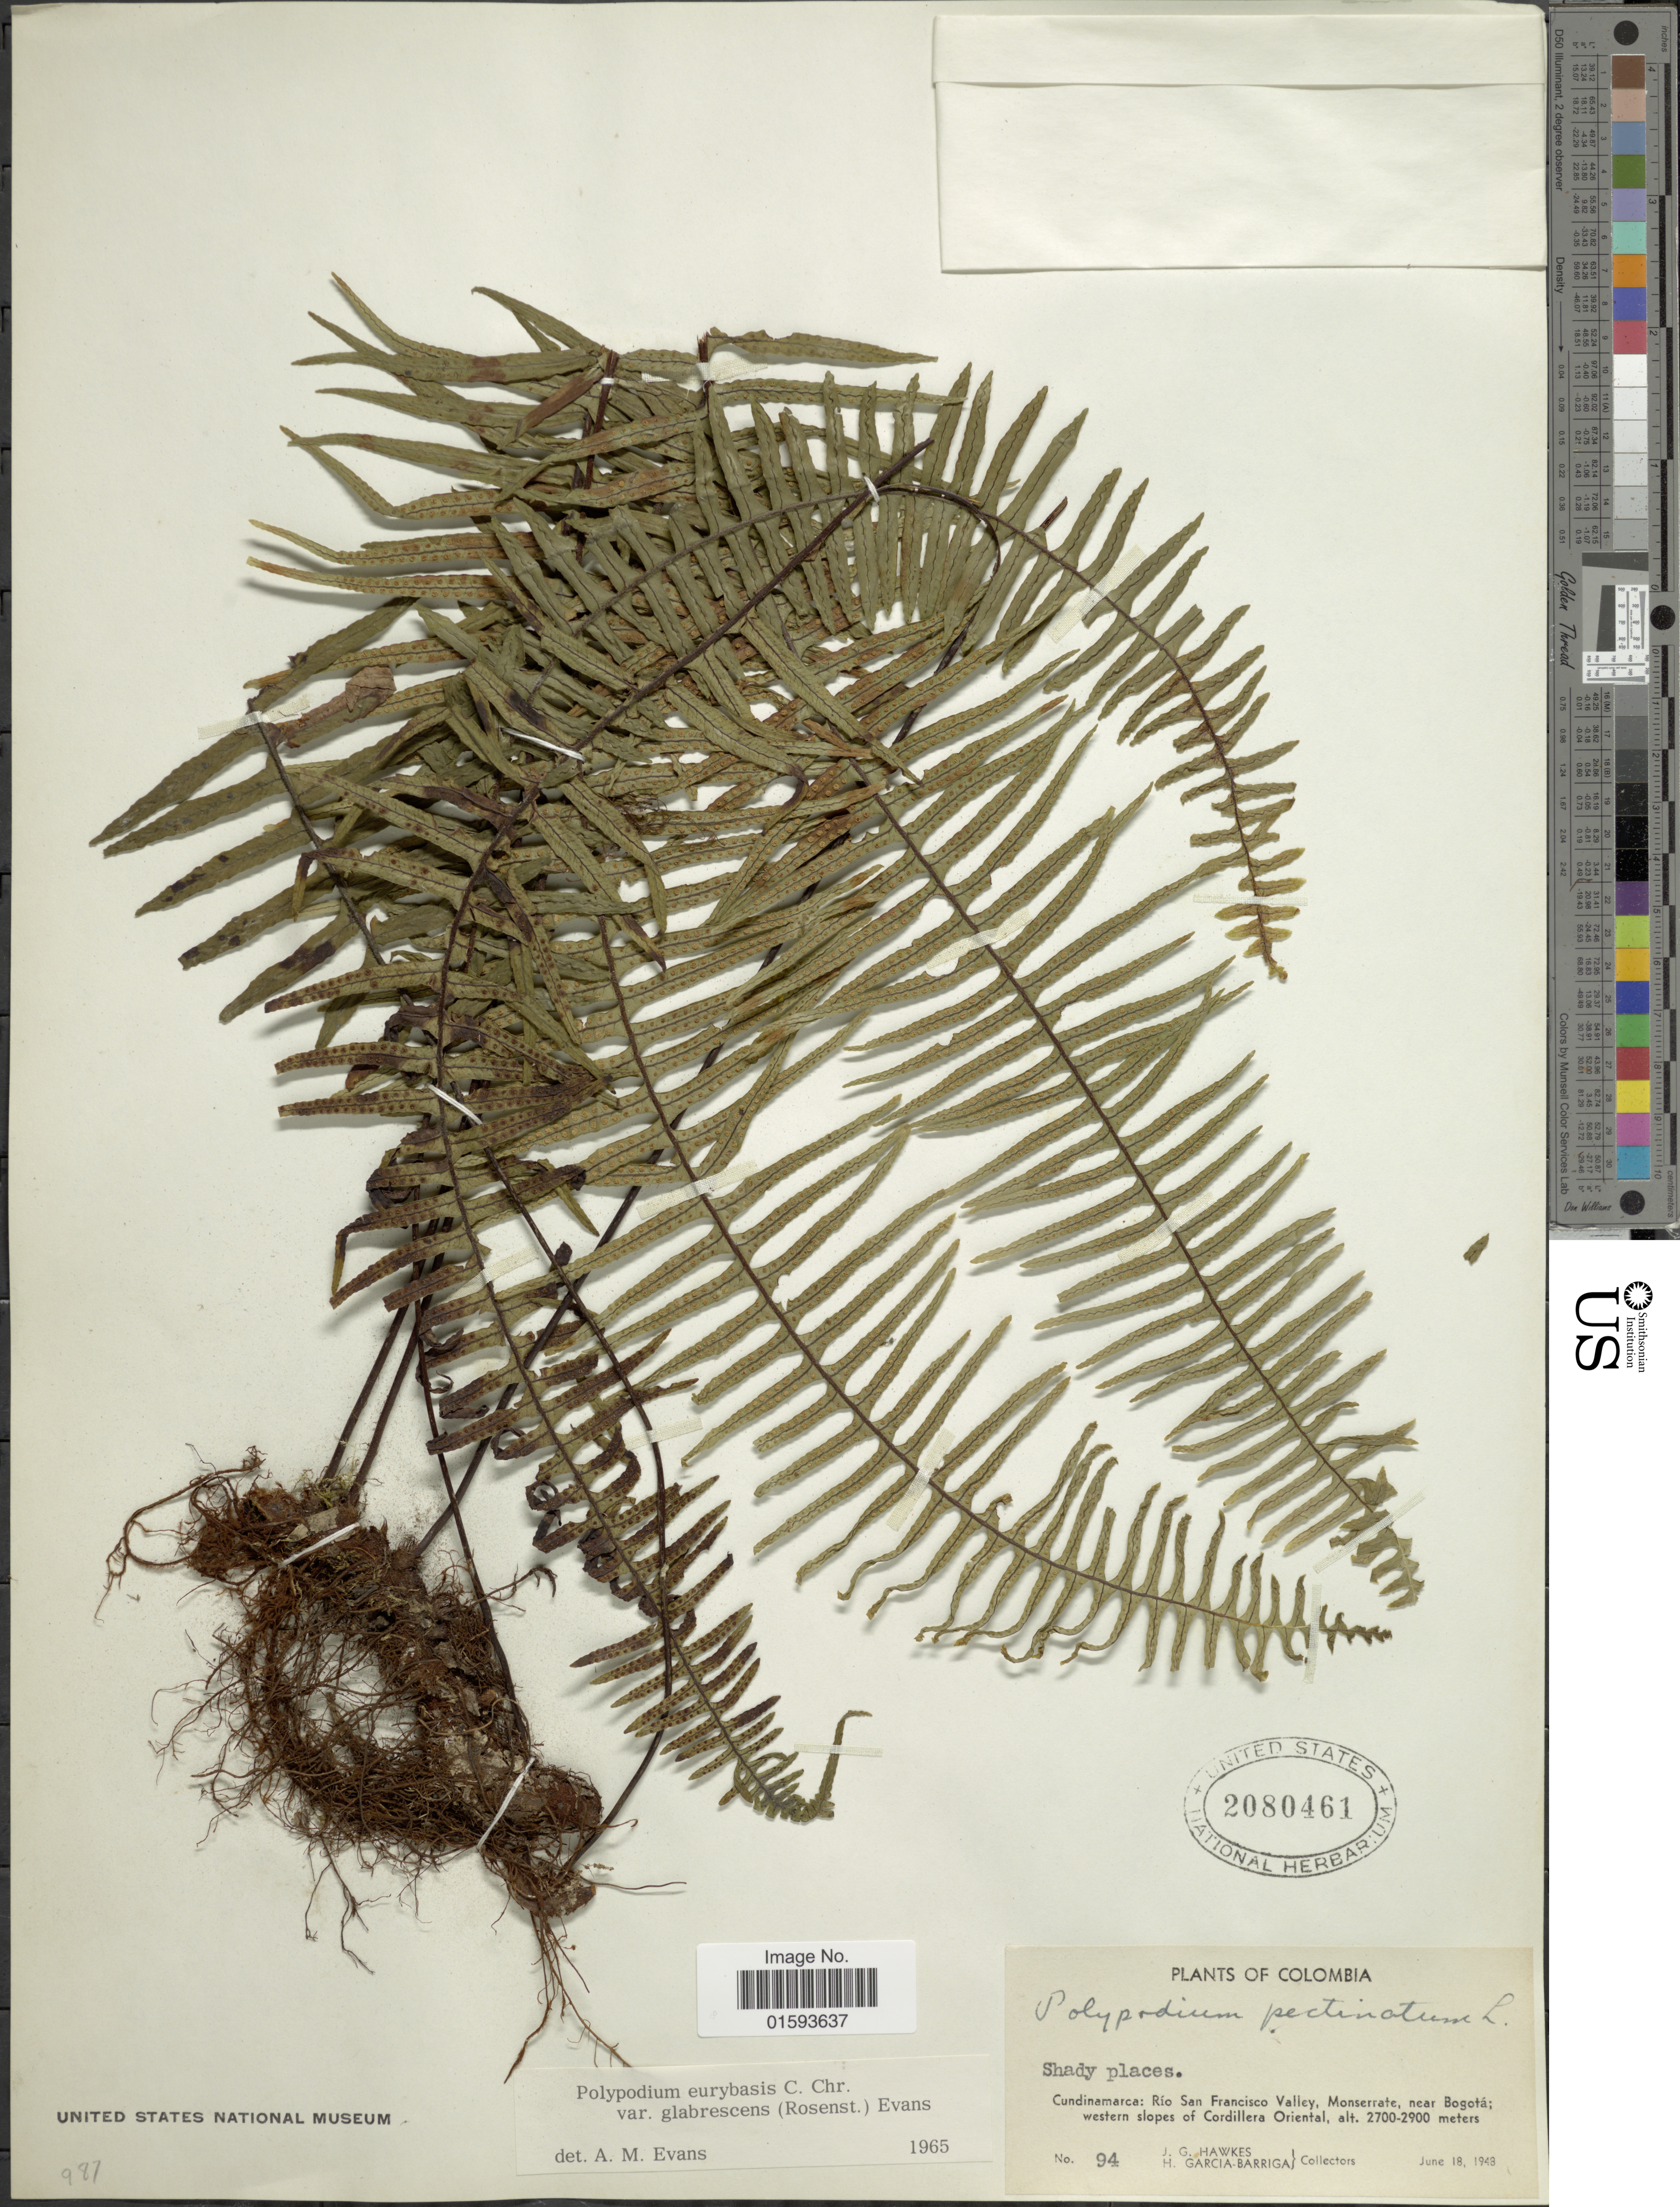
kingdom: Plantae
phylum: Tracheophyta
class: Polypodiopsida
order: Polypodiales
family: Polypodiaceae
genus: Pecluma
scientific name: Pecluma eurybasis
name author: (C. Chr.) M.G. Price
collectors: J. Hawkes & H. García Barriga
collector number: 94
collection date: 1948-06-18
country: Colombia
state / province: Cundinamarca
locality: Rio San Franscisco Valley, Monsserrate, near Bogota; western slopes of Cordillera Oriental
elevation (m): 2700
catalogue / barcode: US 2080461